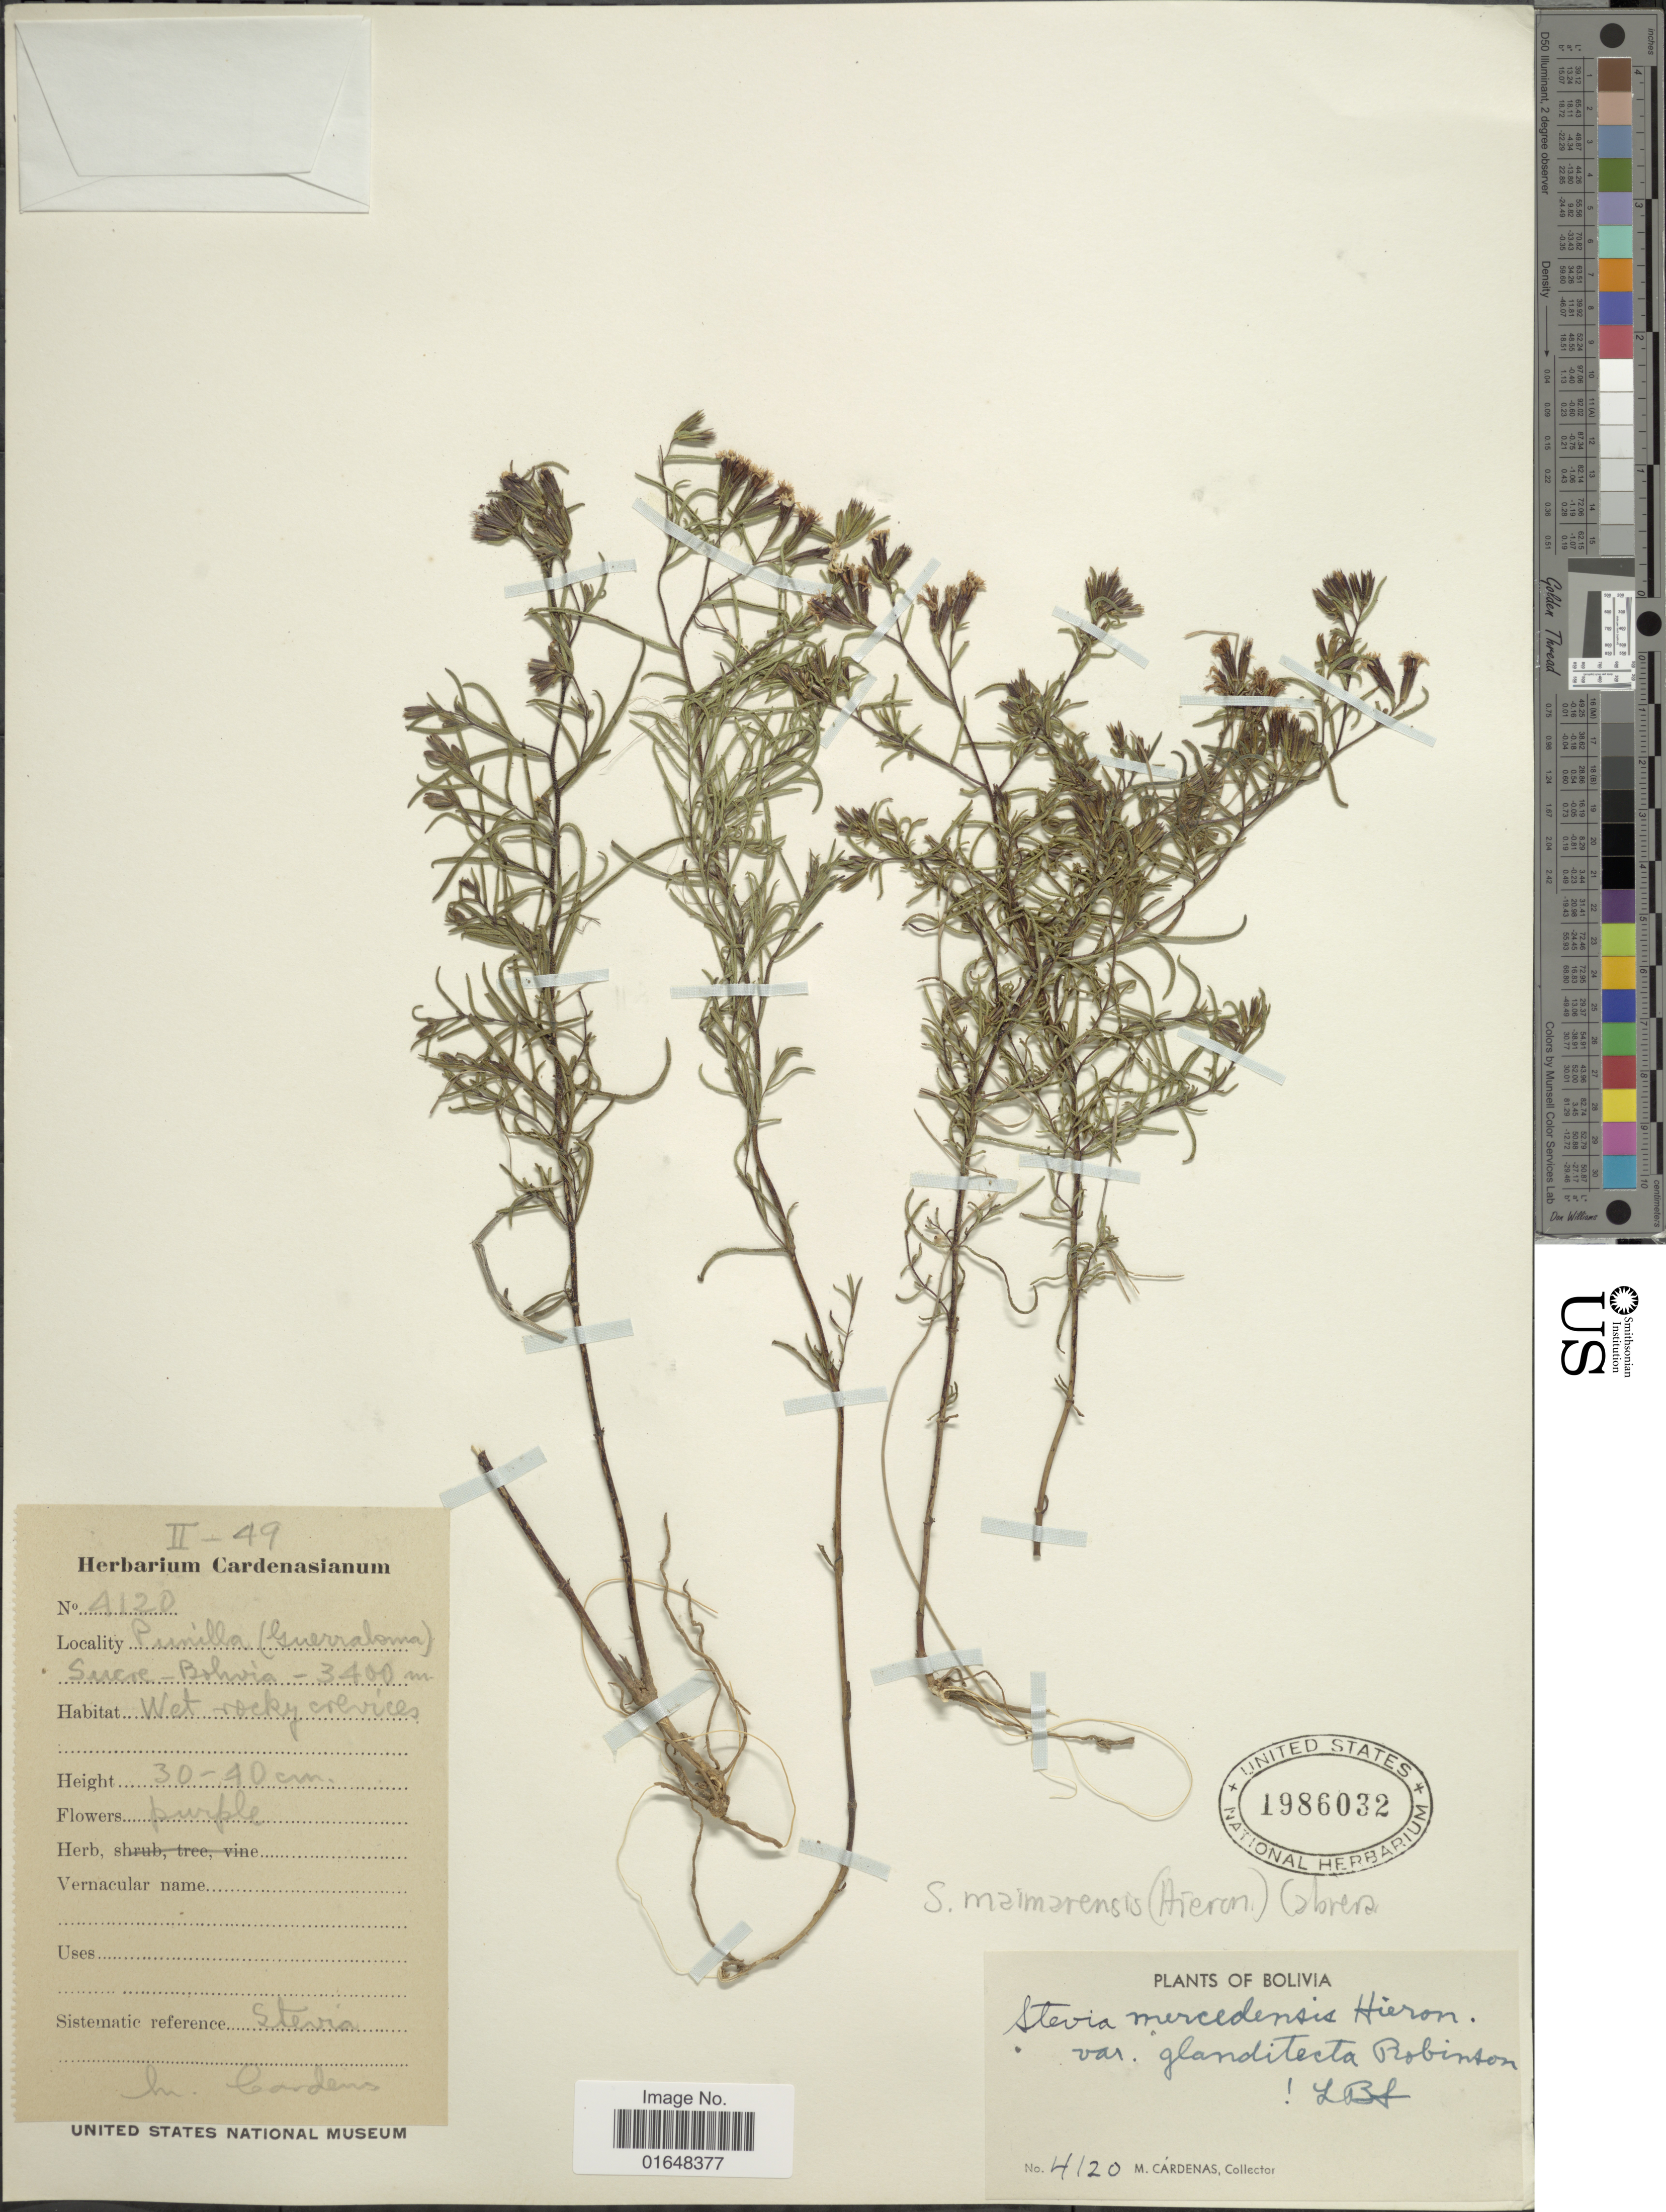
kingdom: Plantae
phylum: Tracheophyta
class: Magnoliopsida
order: Asterales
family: Asteraceae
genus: Stevia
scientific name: Stevia maimarensis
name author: (Hieron.) Cabrera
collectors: M. Cárdenas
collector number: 4120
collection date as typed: Transcribed d/m/y: /2/49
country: Bolivia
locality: Punilla (Guerraloma) Sucre - Bolivia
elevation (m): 3400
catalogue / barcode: US 1986032